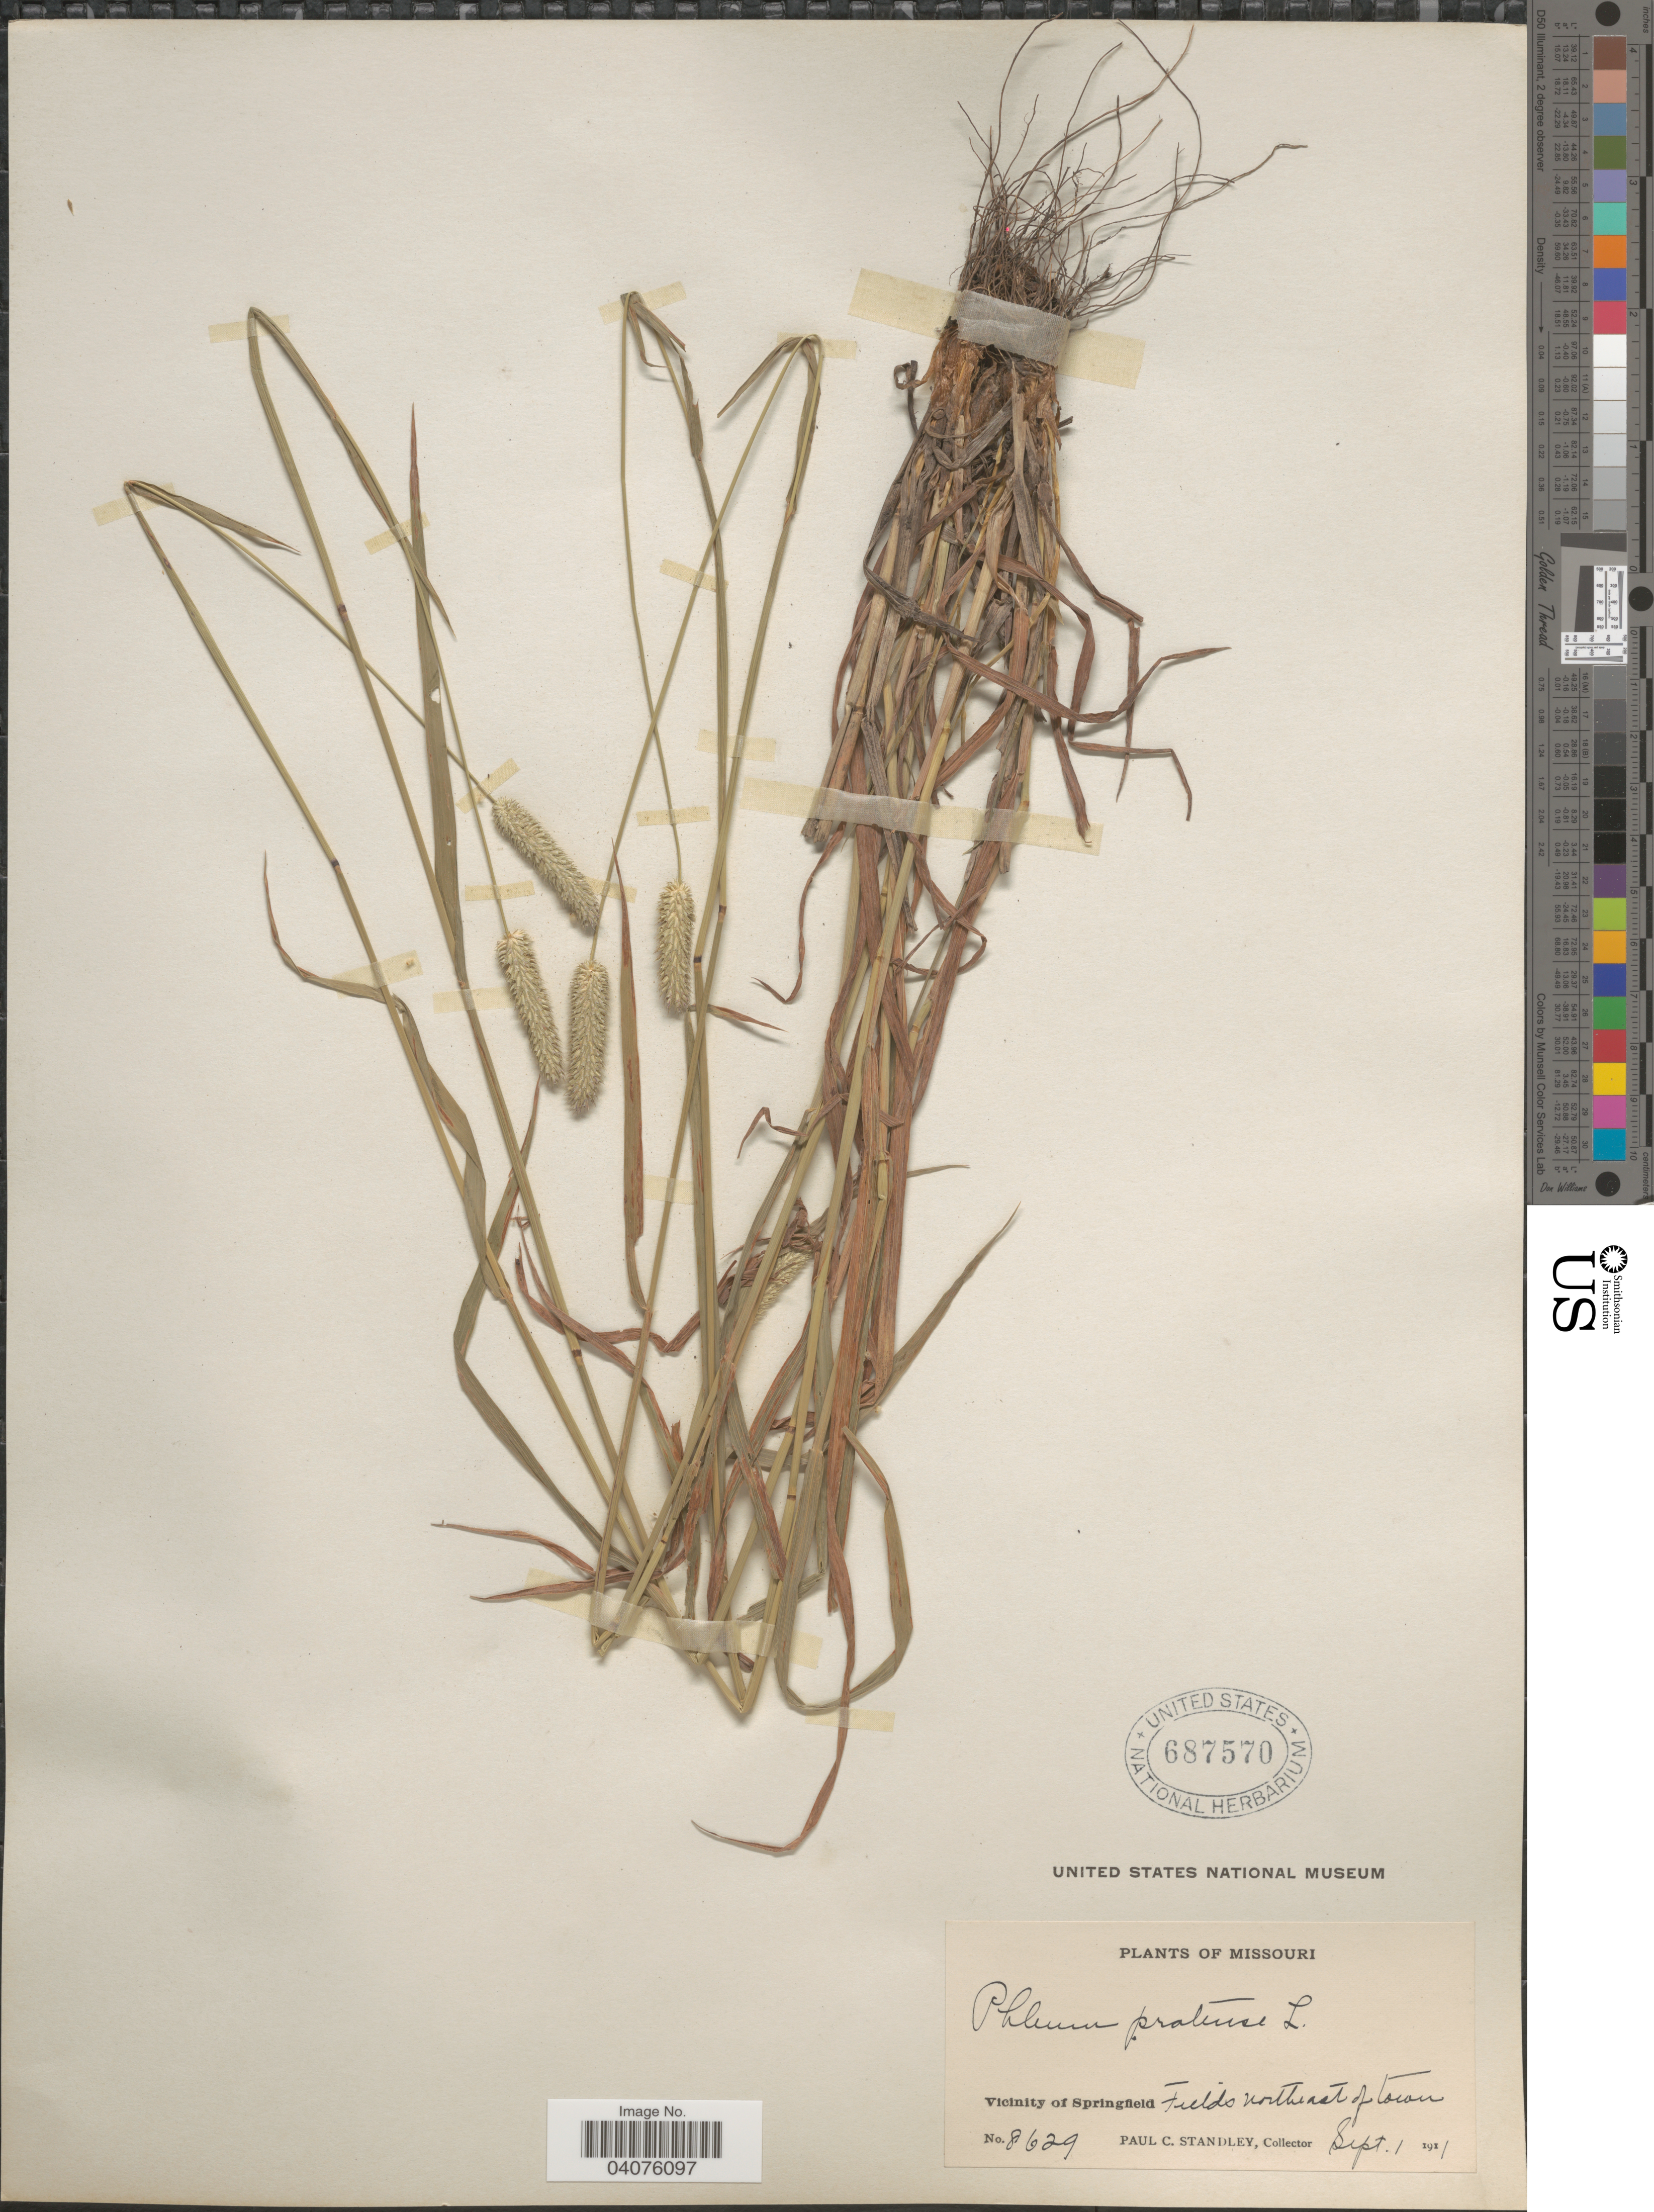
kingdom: Plantae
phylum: Tracheophyta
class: Liliopsida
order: Poales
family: Poaceae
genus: Phleum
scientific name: Phleum pratense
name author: L.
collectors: P. C. Standley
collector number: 8629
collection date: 1911-09-01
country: United States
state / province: Missouri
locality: Vicinity of Springfield. Fields northeast of town.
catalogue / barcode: US 687570